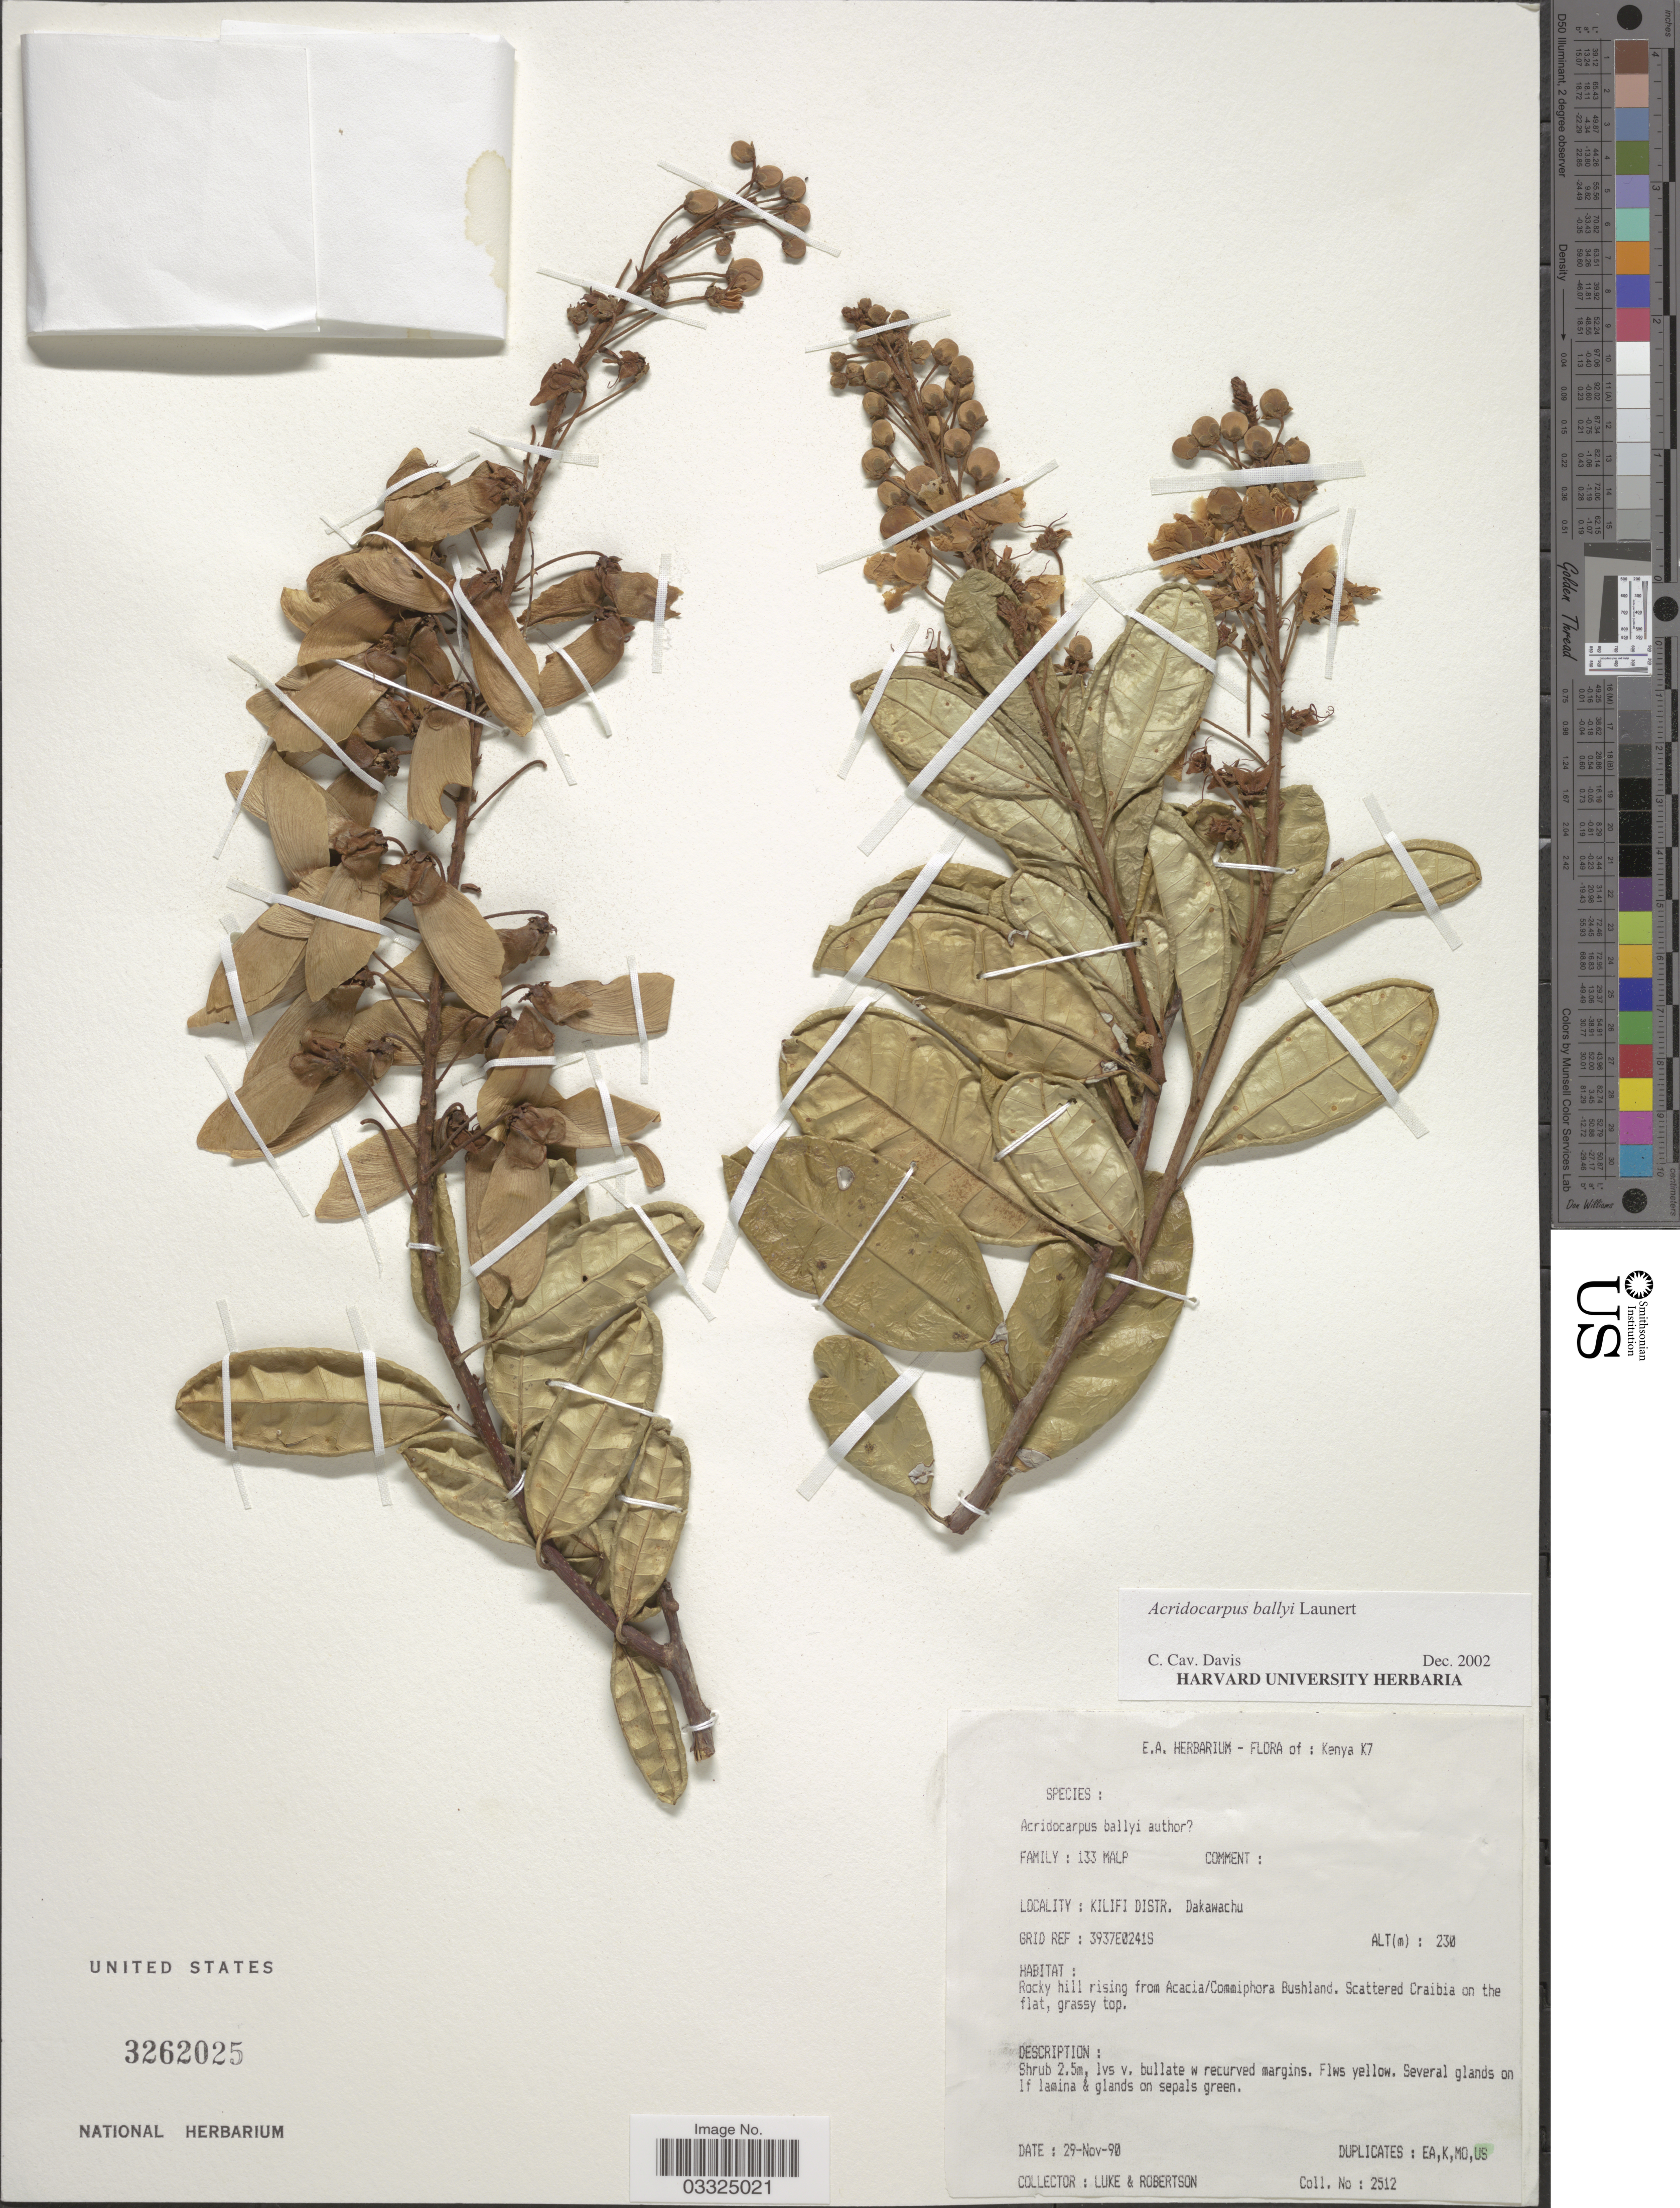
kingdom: Plantae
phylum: Tracheophyta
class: Magnoliopsida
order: Malpighiales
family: Malpighiaceae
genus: Acridocarpus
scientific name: Acridocarpus ballyi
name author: Launert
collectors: -. Luke & -. Robertson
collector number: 2512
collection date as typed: Transcribed d/m/y: 29/11/90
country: Kenya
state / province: Kilifi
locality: K7. Kilifi Distr. Dakawachu.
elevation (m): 230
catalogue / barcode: US 3262025